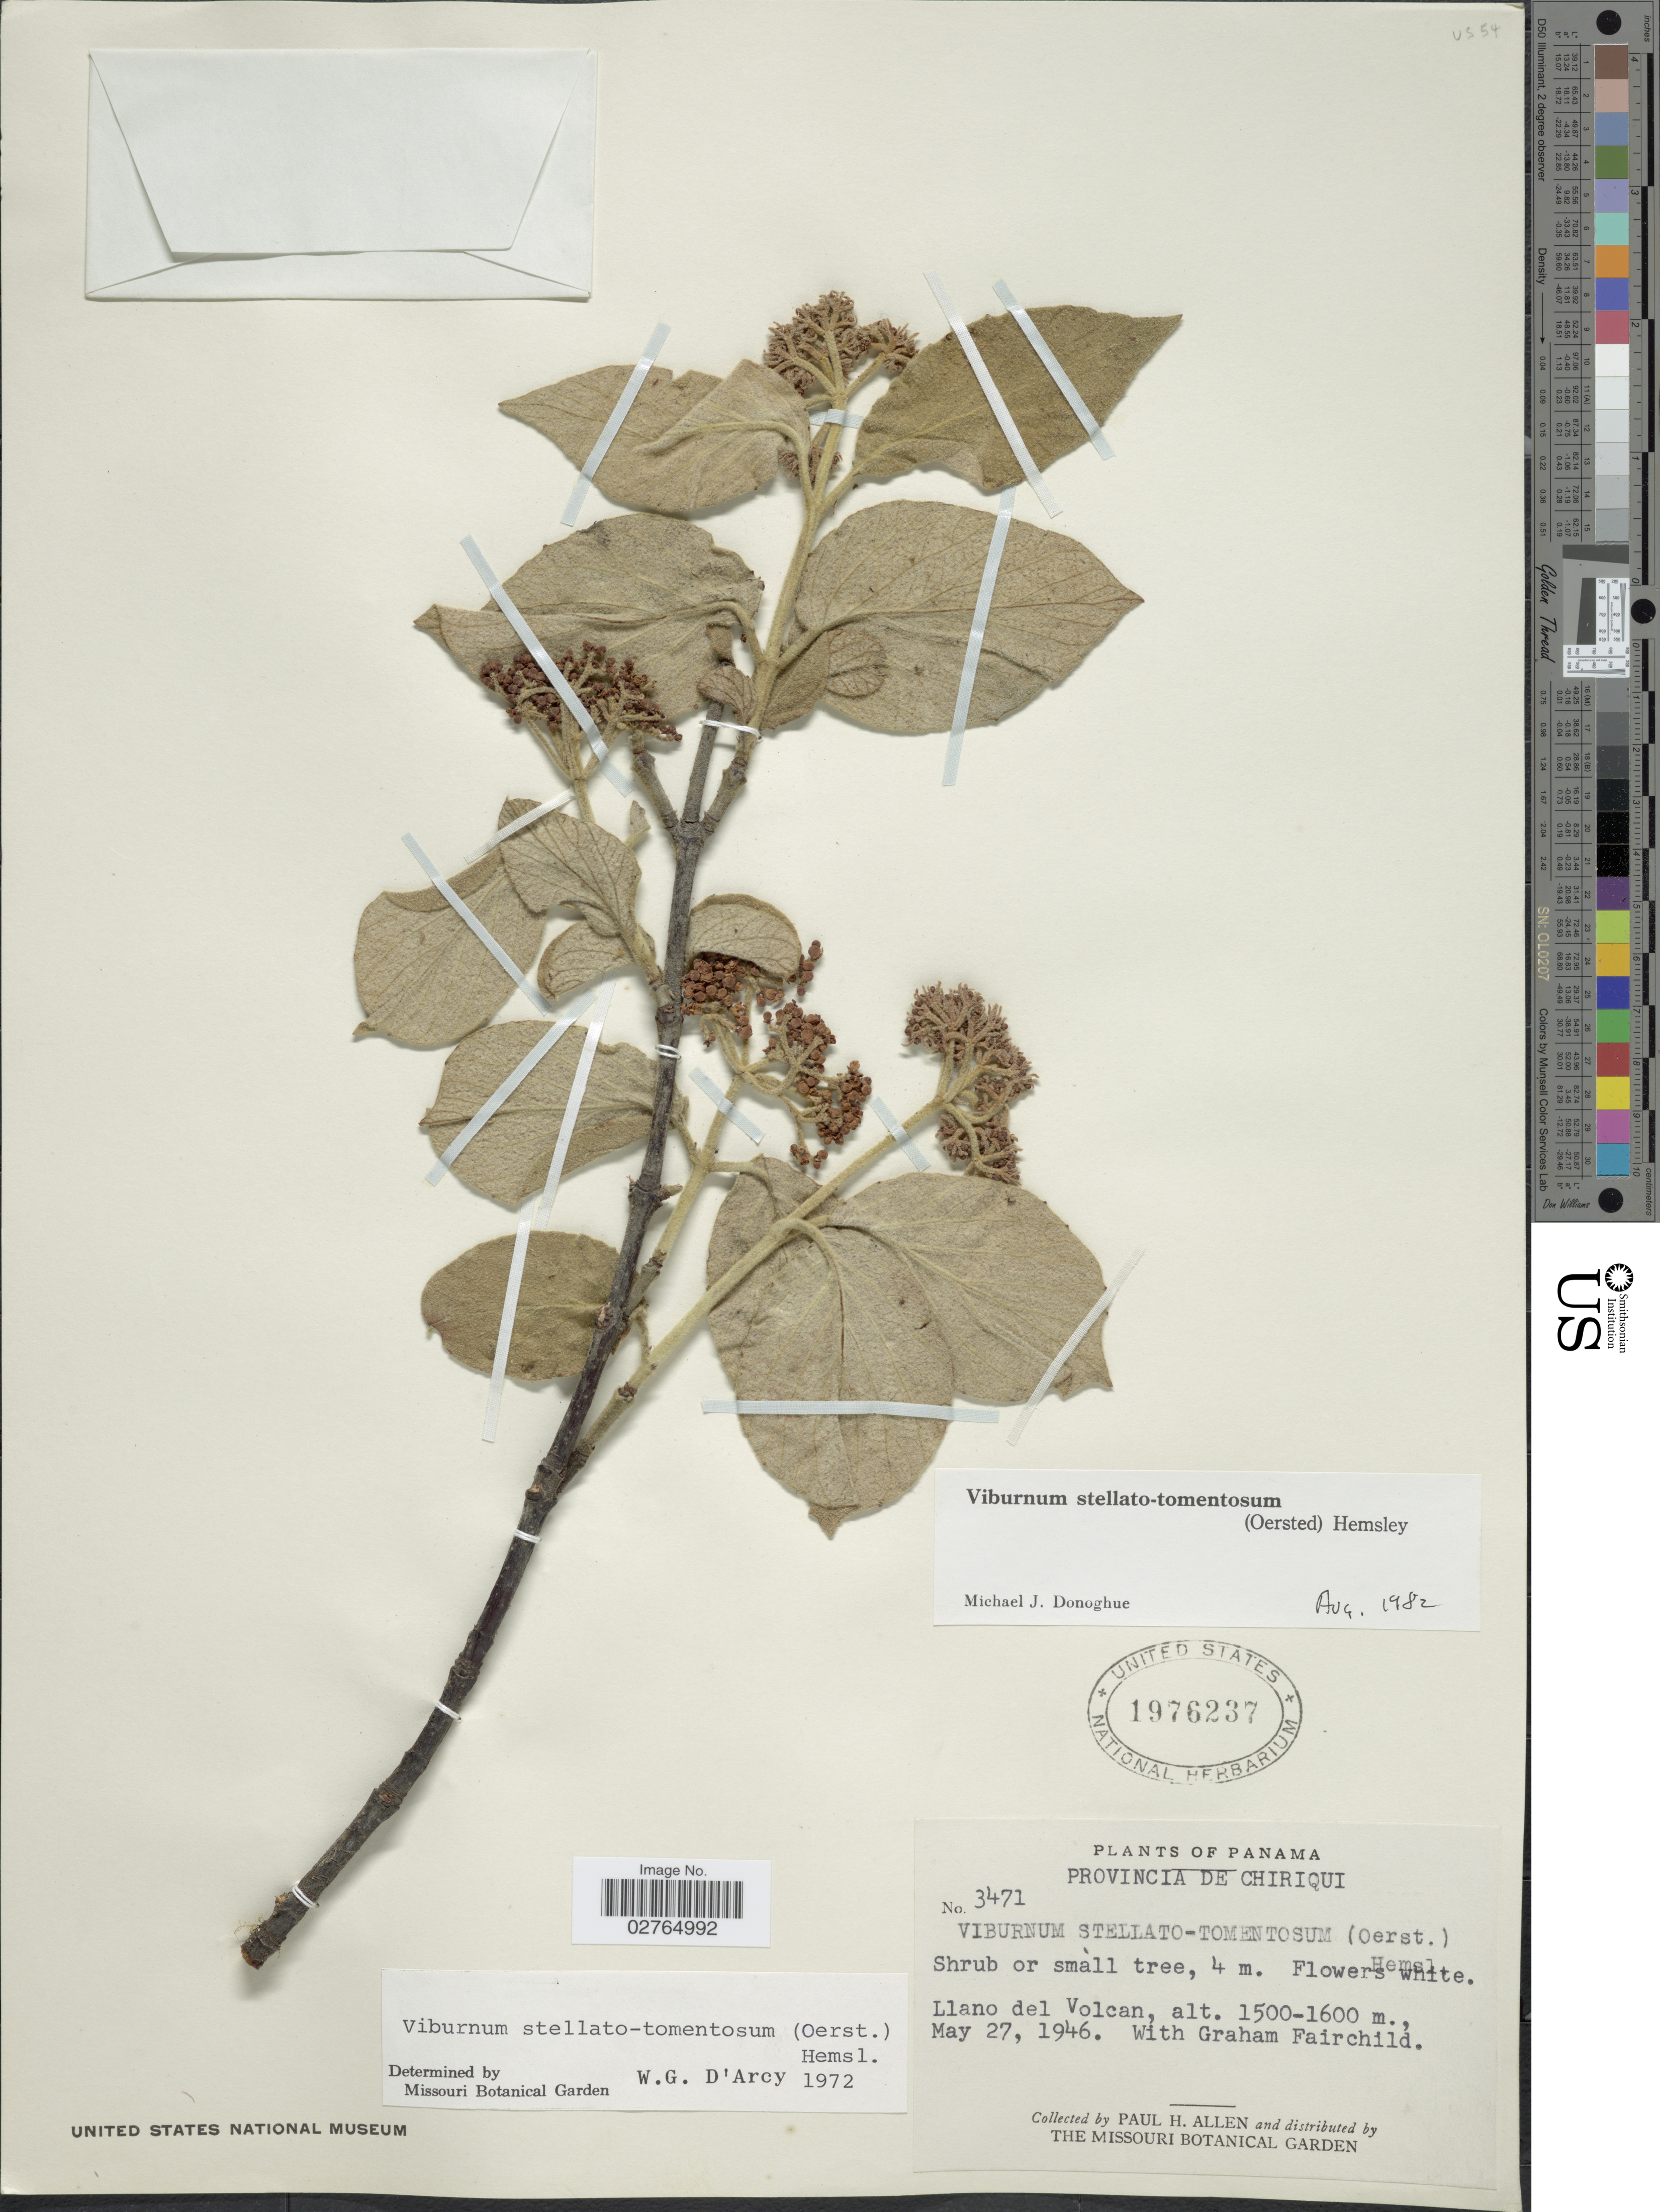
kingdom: Plantae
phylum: Tracheophyta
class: Magnoliopsida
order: Dipsacales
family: Viburnaceae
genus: Viburnum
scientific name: Viburnum stellatotomentosum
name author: (Oerst.) Hemsl.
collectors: P. H. Allen & G. Fairchild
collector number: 3471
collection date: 1946-05-27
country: Panama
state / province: Chiriqui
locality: Llano del Volcan.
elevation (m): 1500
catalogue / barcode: US 1976237